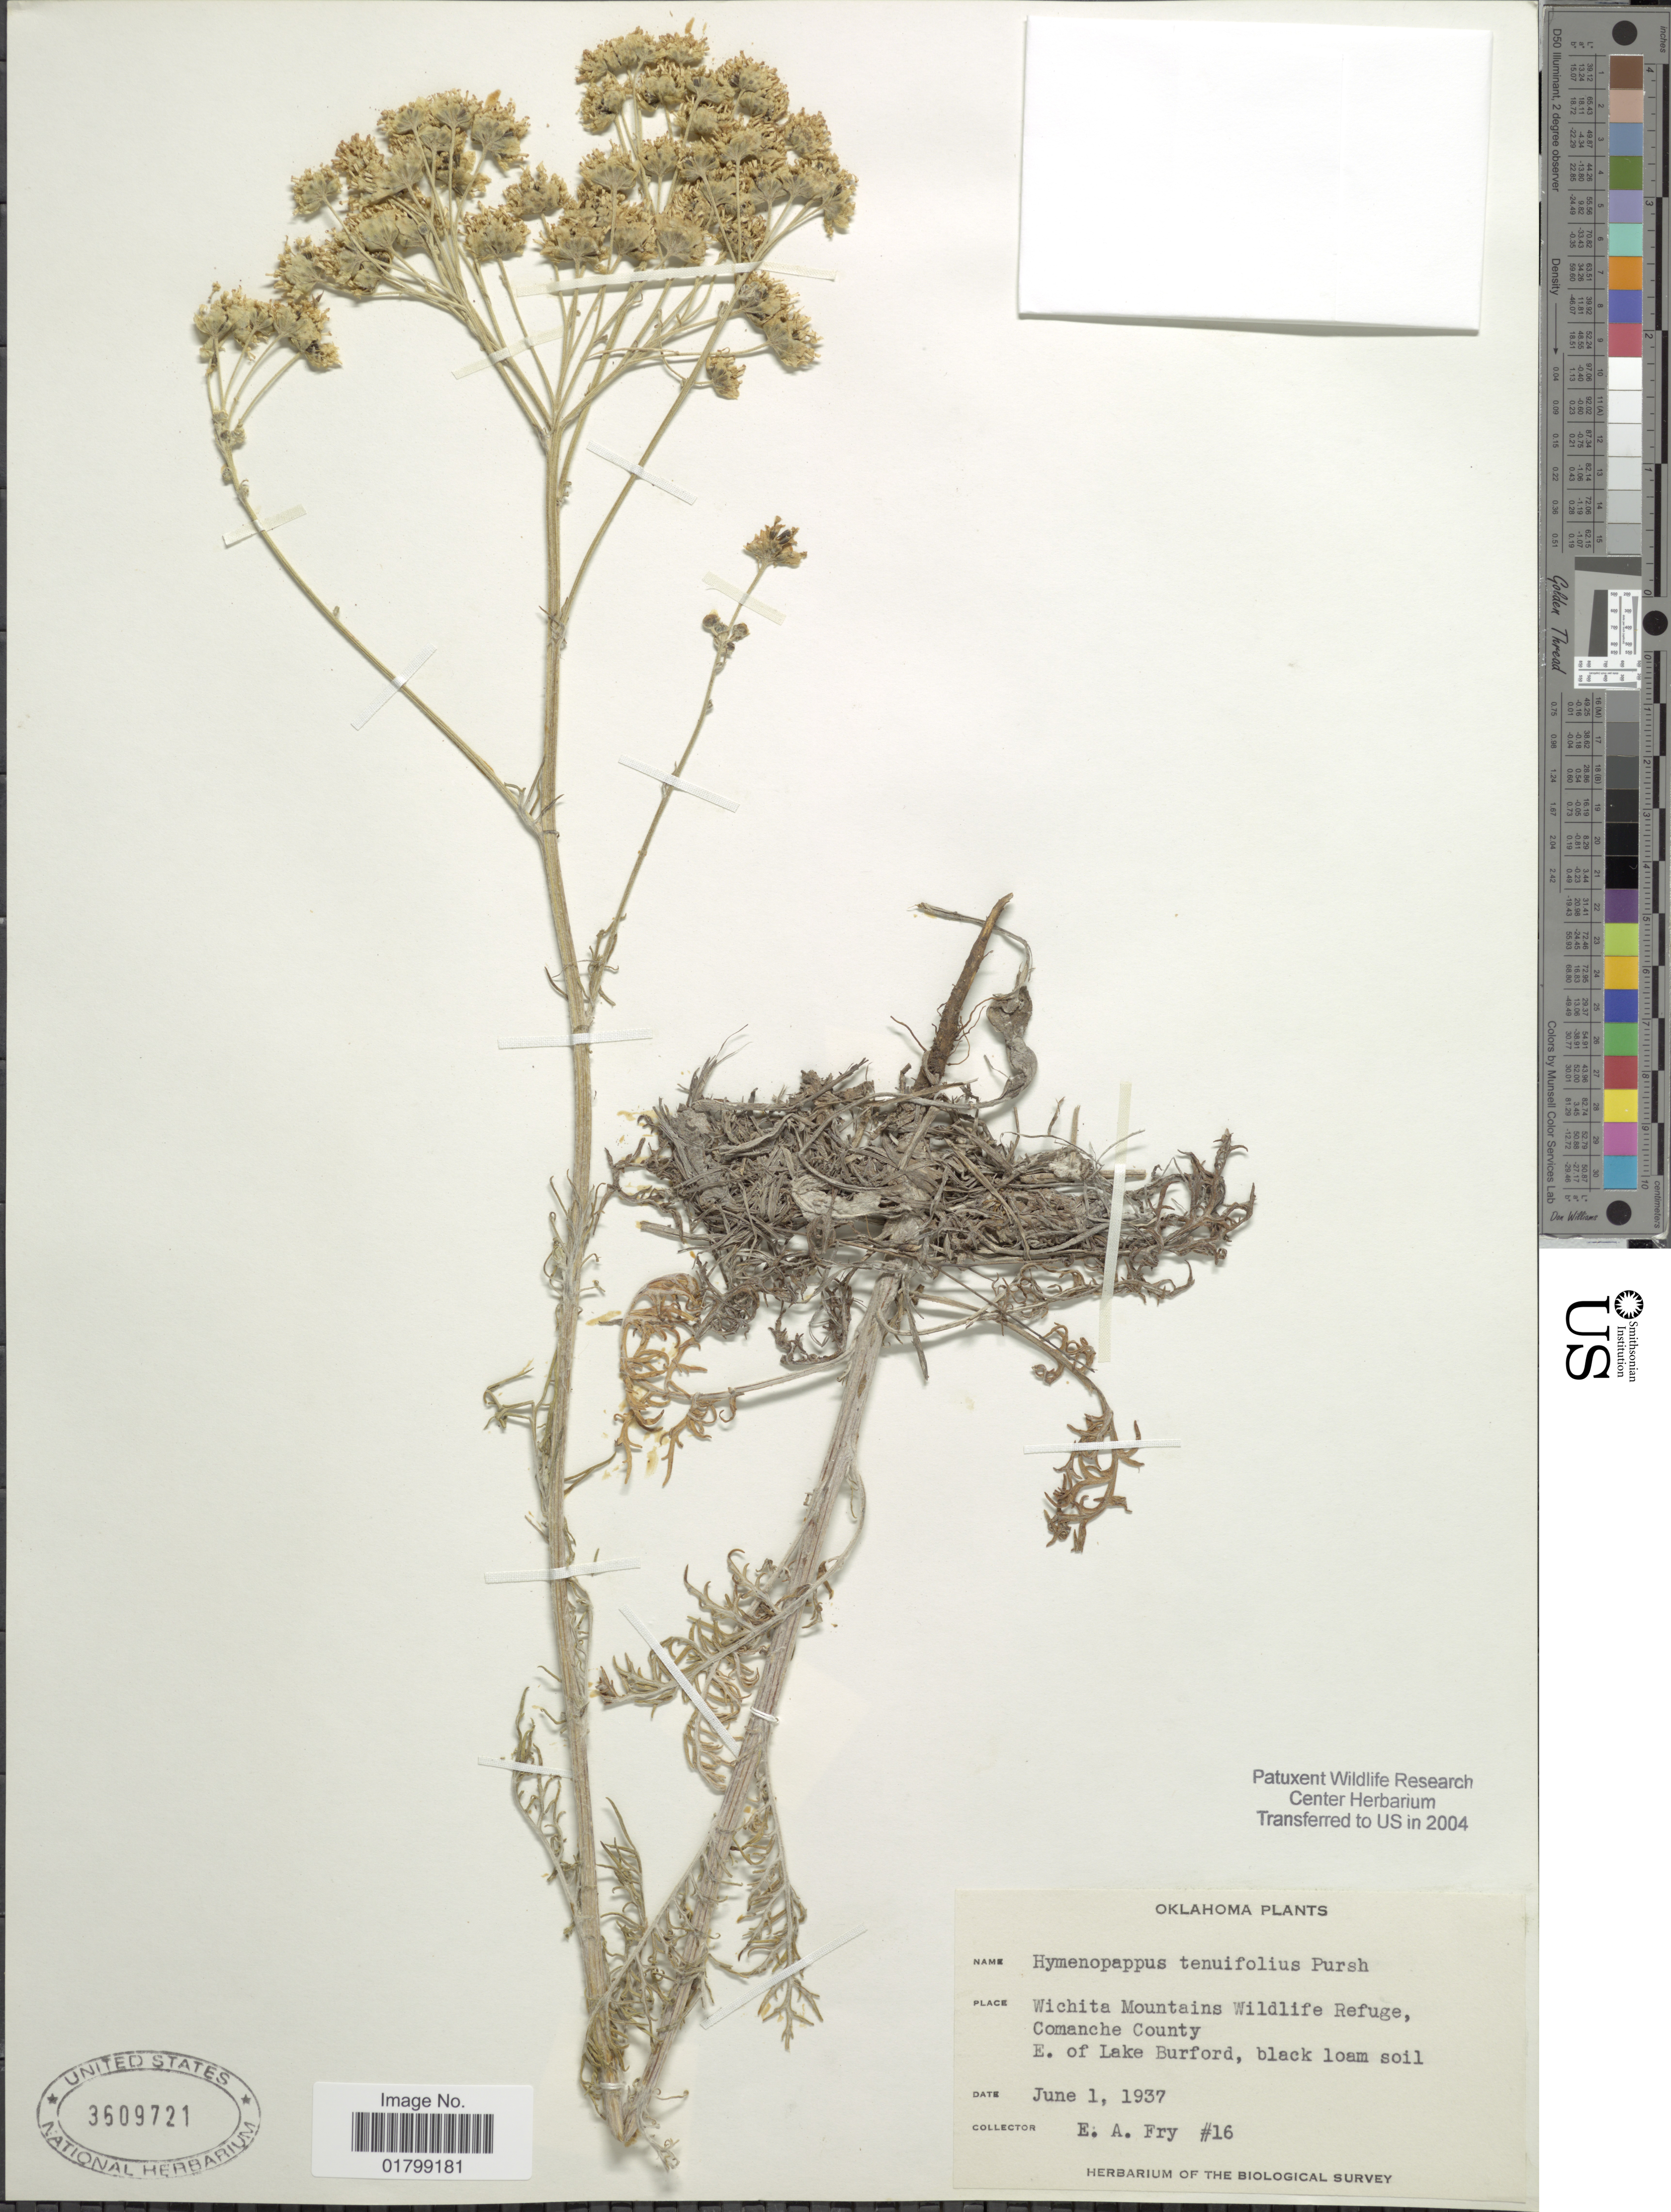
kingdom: Plantae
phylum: Tracheophyta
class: Magnoliopsida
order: Asterales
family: Asteraceae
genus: Hymenopappus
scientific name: Hymenopappus tenuifolius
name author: Pursh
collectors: E. Fry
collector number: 16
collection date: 1937-06-01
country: United States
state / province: Oklahoma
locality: Wichita Mountains Wildlife Refuge, Comanche County, E. of Lake Burford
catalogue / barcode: US 3609721